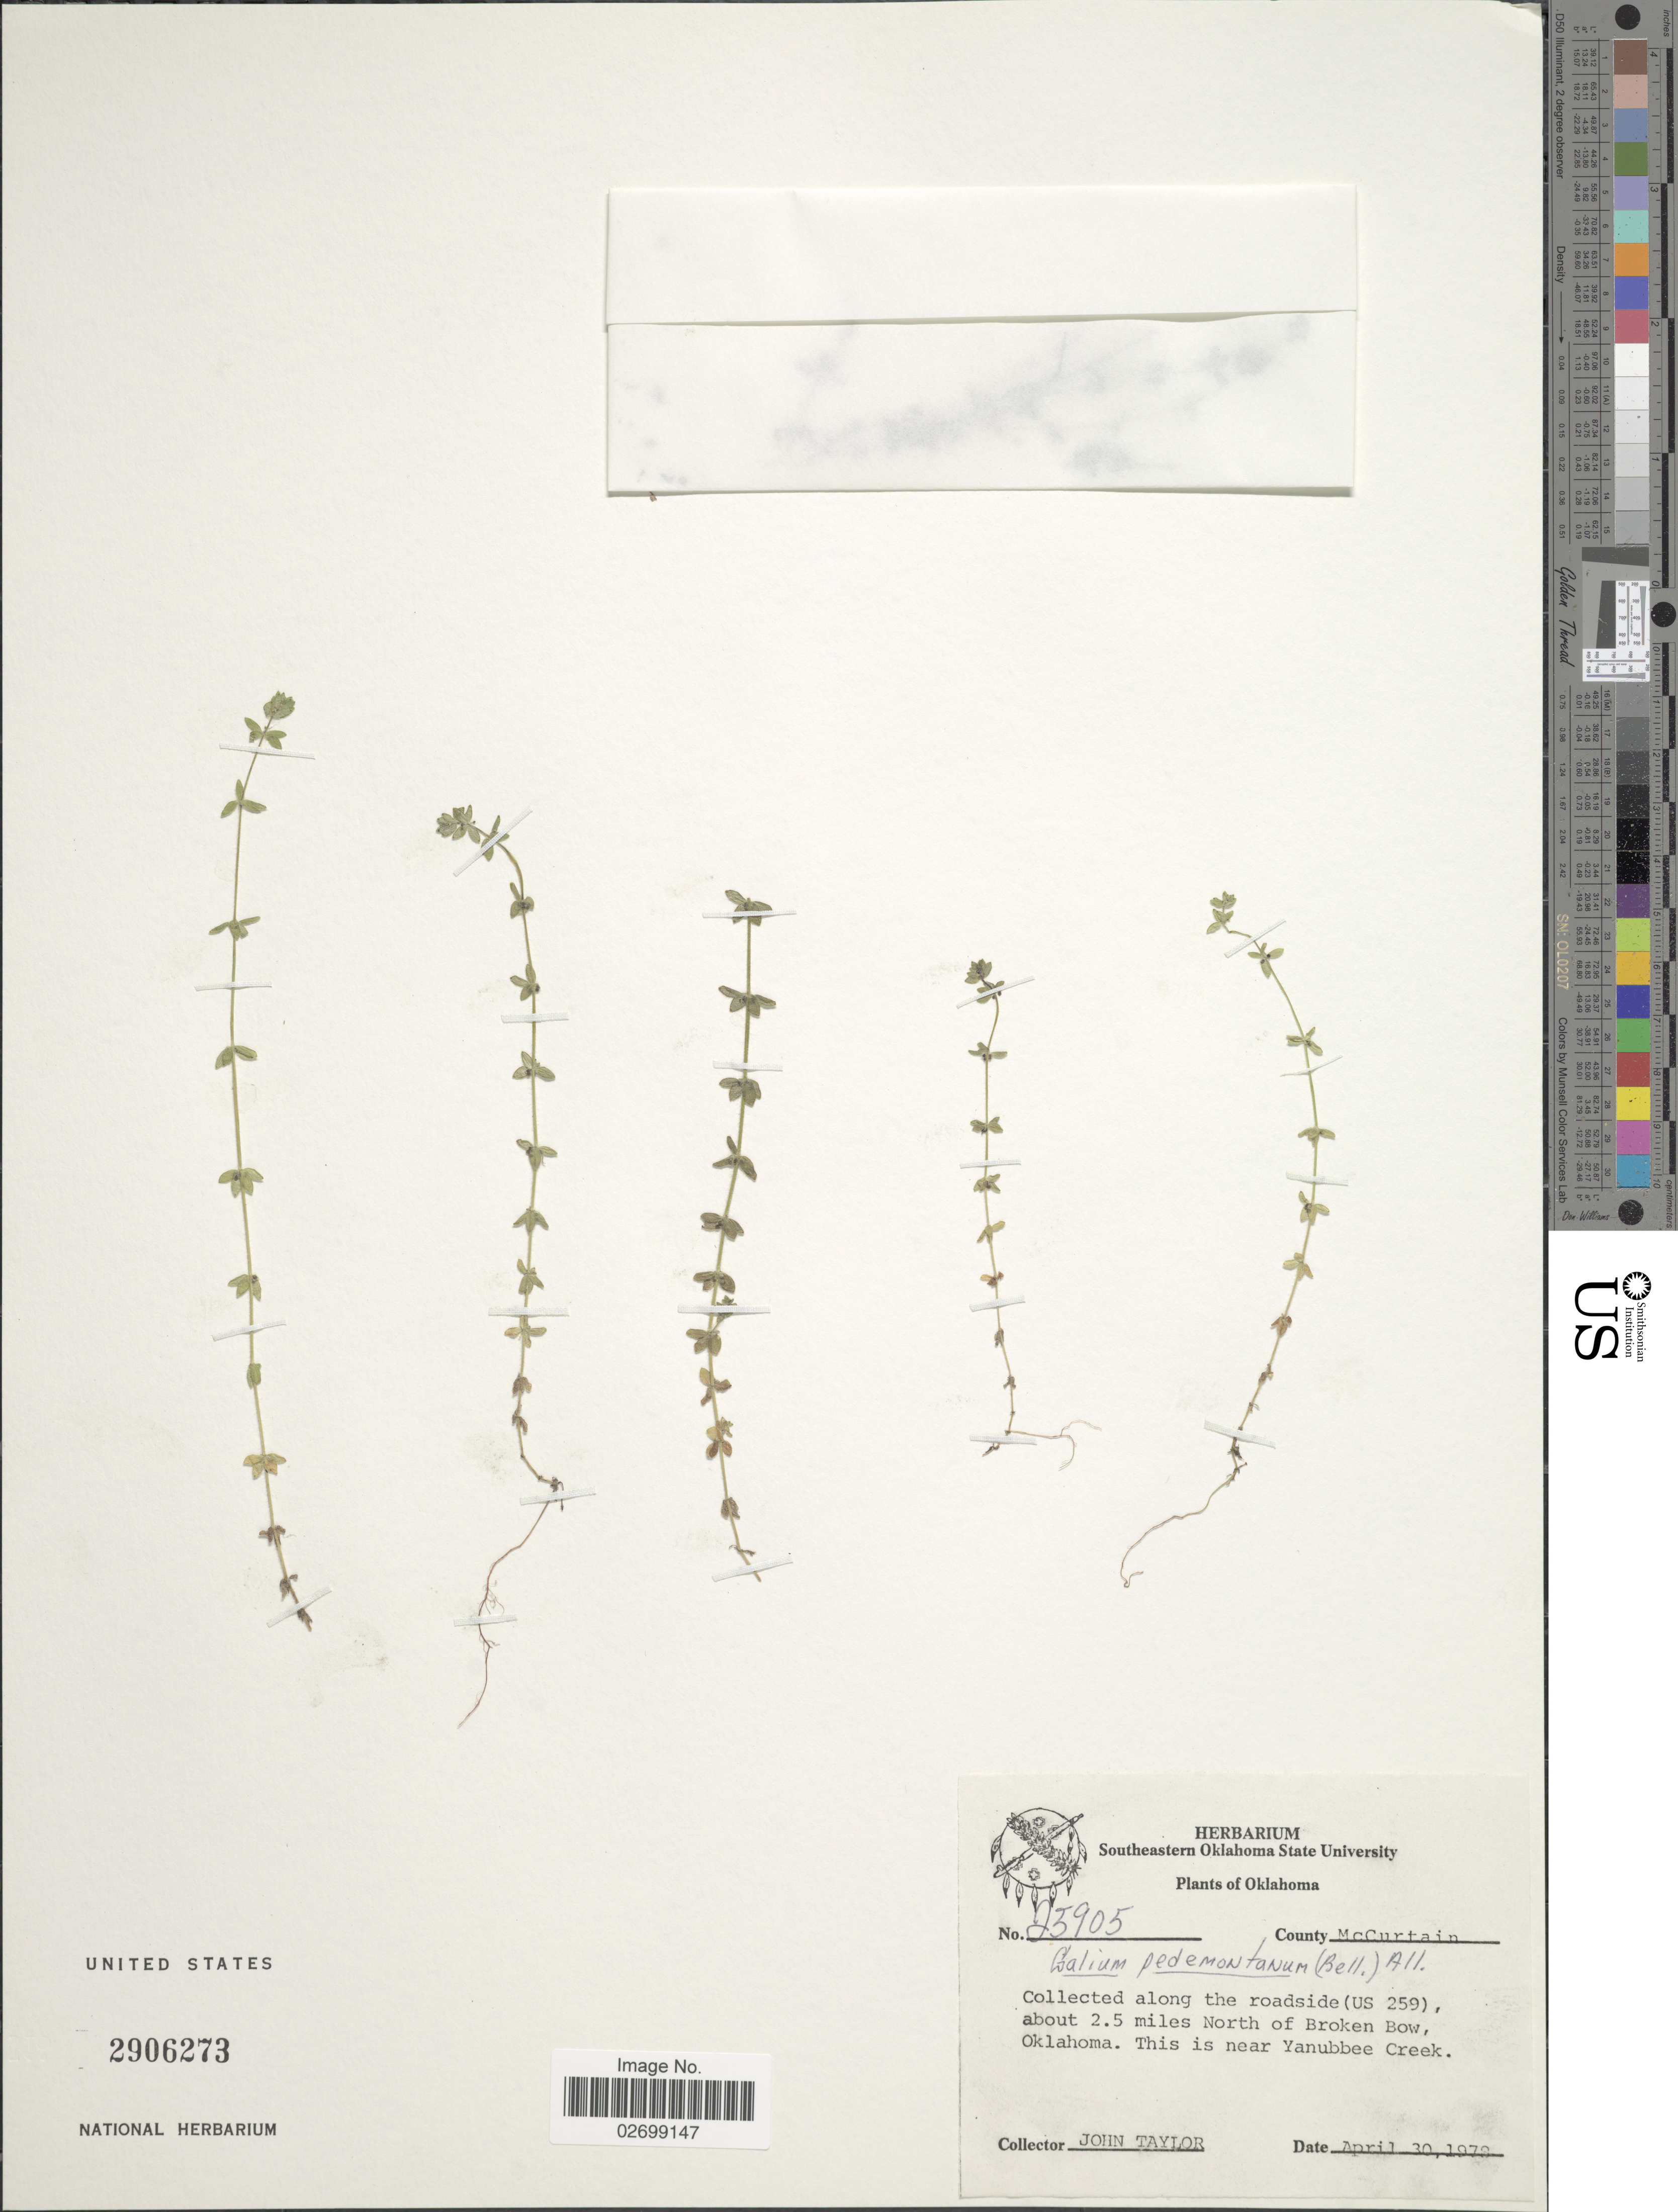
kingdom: Plantae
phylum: Tracheophyta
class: Magnoliopsida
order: Gentianales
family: Rubiaceae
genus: Cruciata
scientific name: Cruciata pedemontana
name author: (Bellardi) Ehrend.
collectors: J. Taylor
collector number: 25905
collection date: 1979-04-30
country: United States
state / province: Oklahoma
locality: County McCurtain, along the roadside (US 259), about 2.5 miles North of Broken Bow, this is near Yanubbee Creek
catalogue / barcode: US 2906273